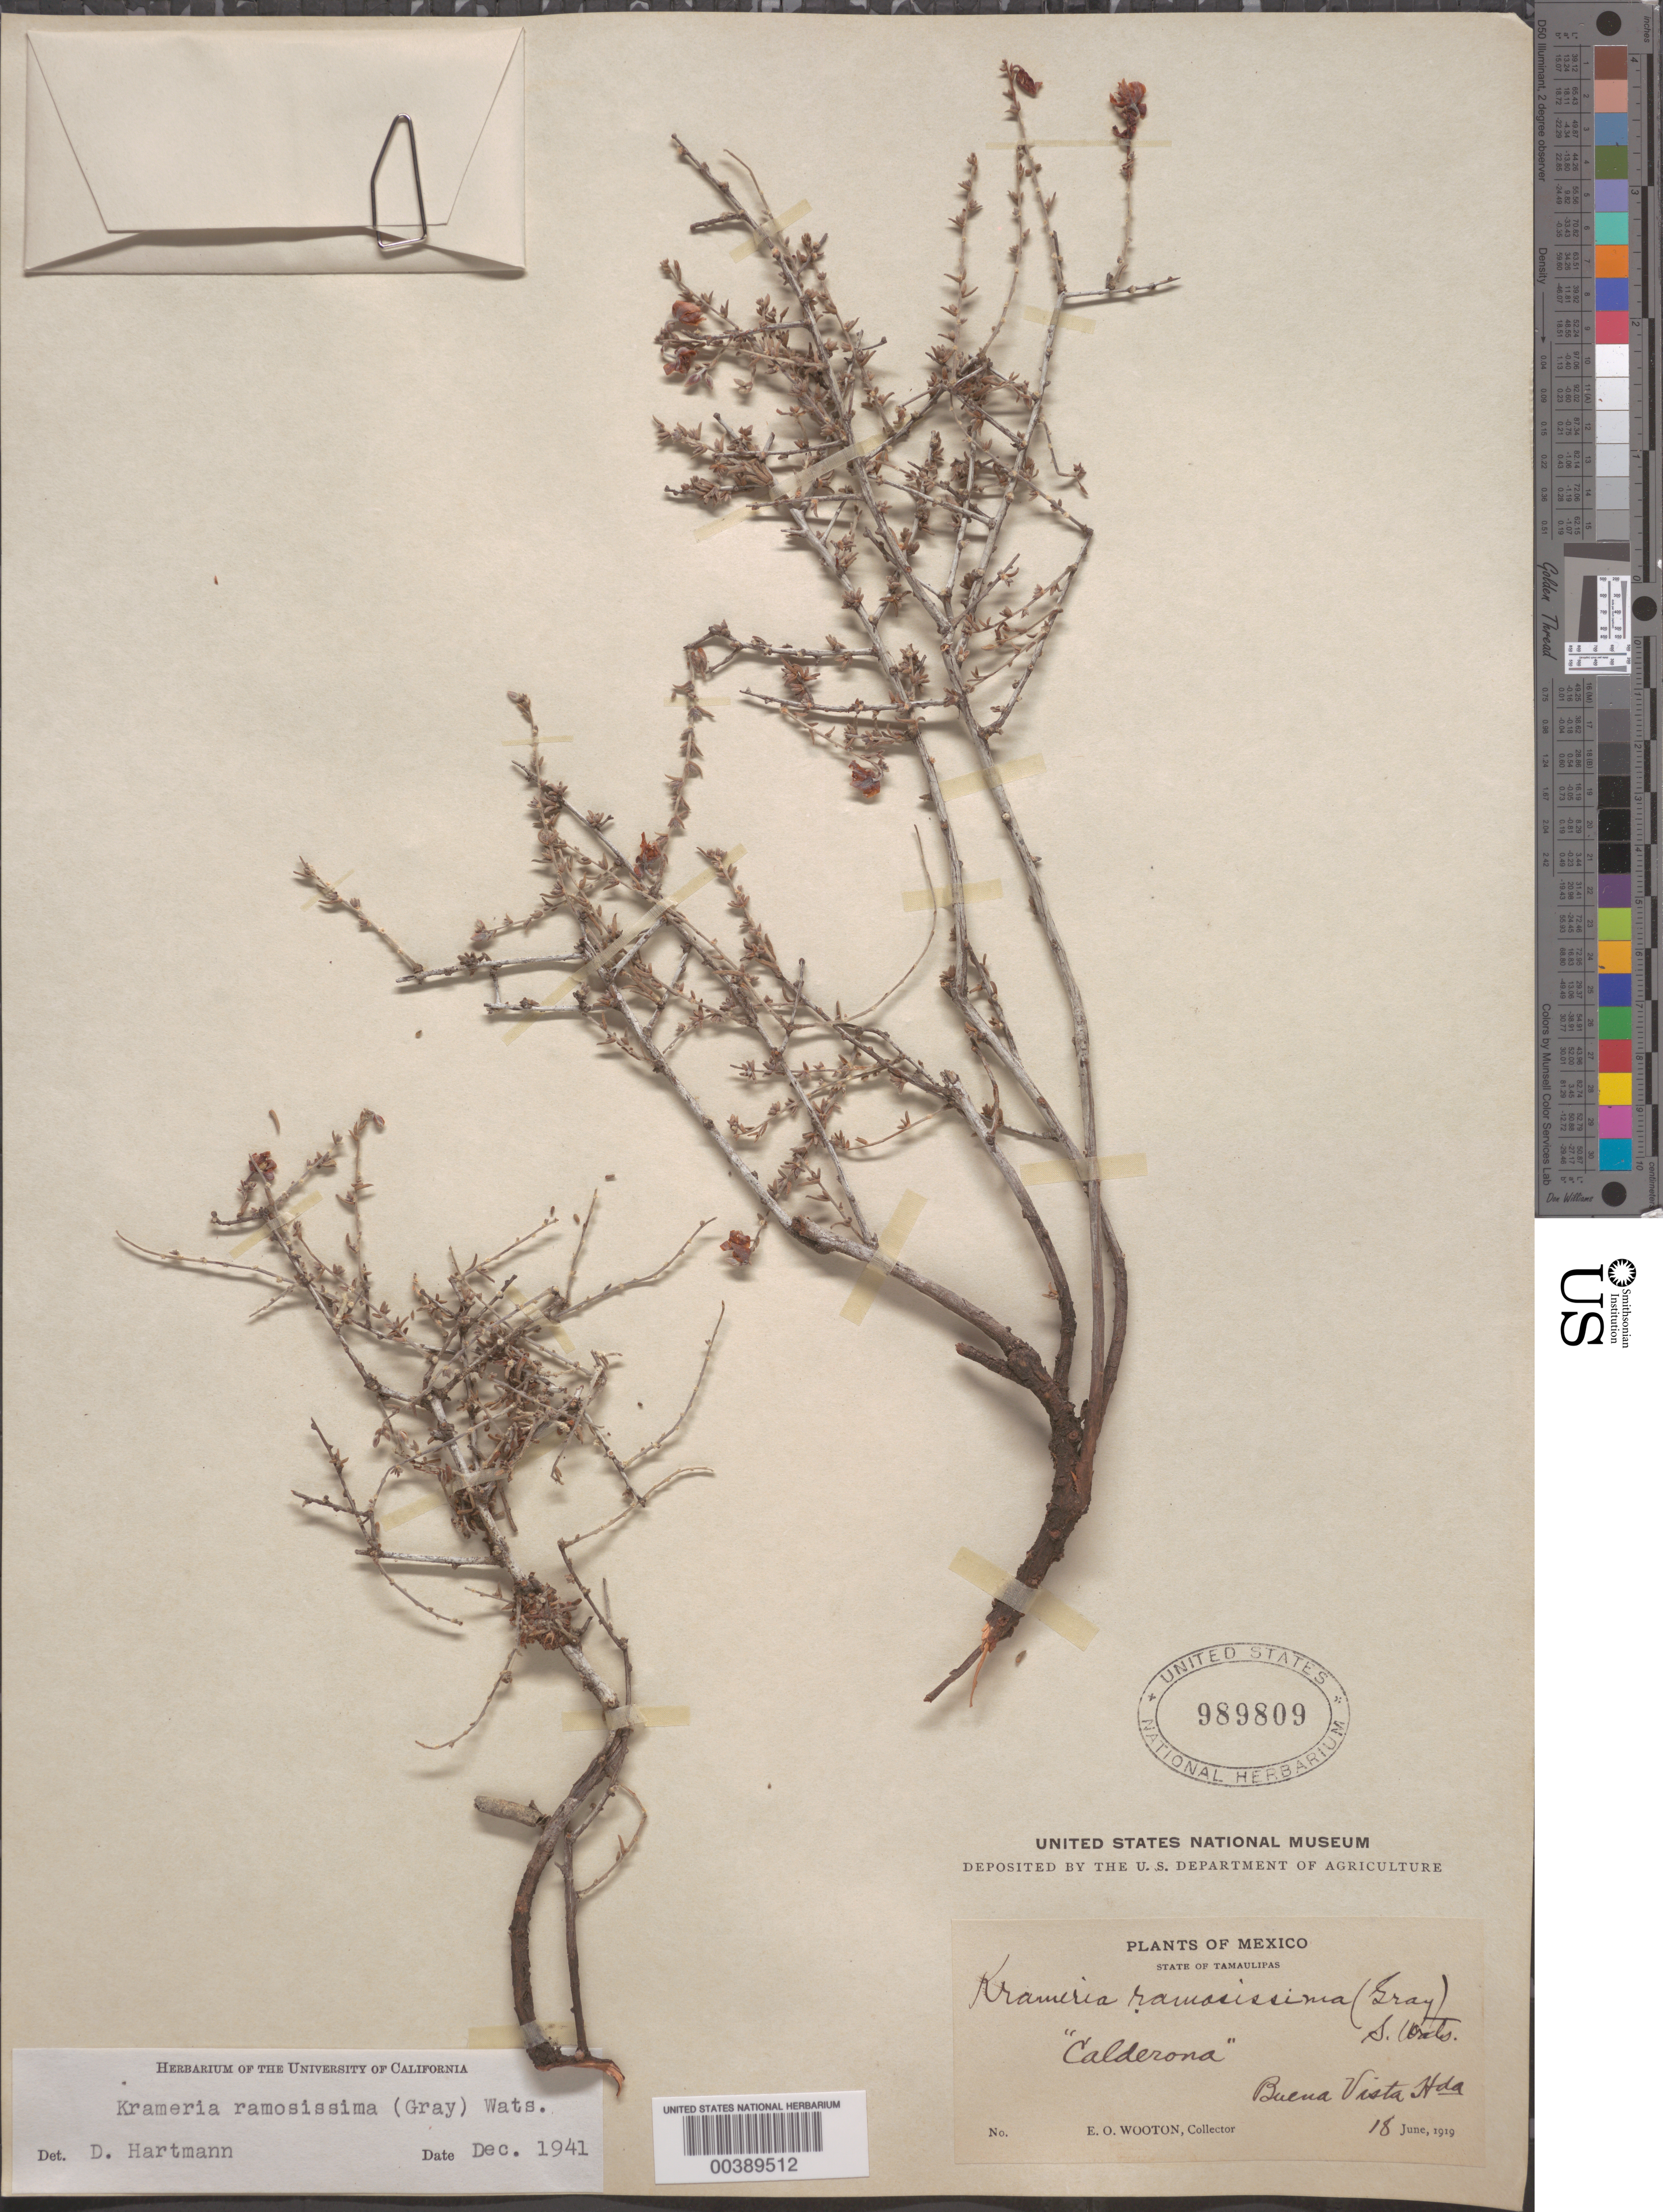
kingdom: Plantae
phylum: Tracheophyta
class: Magnoliopsida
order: Zygophyllales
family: Krameriaceae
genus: Krameria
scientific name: Krameria ramosissima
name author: (A. Gray) S. Watson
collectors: E. O. Wooton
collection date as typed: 18 Jun 1919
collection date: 1919-06-18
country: Mexico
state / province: Tamaulipas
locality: Buena vista hda.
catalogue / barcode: US 989809